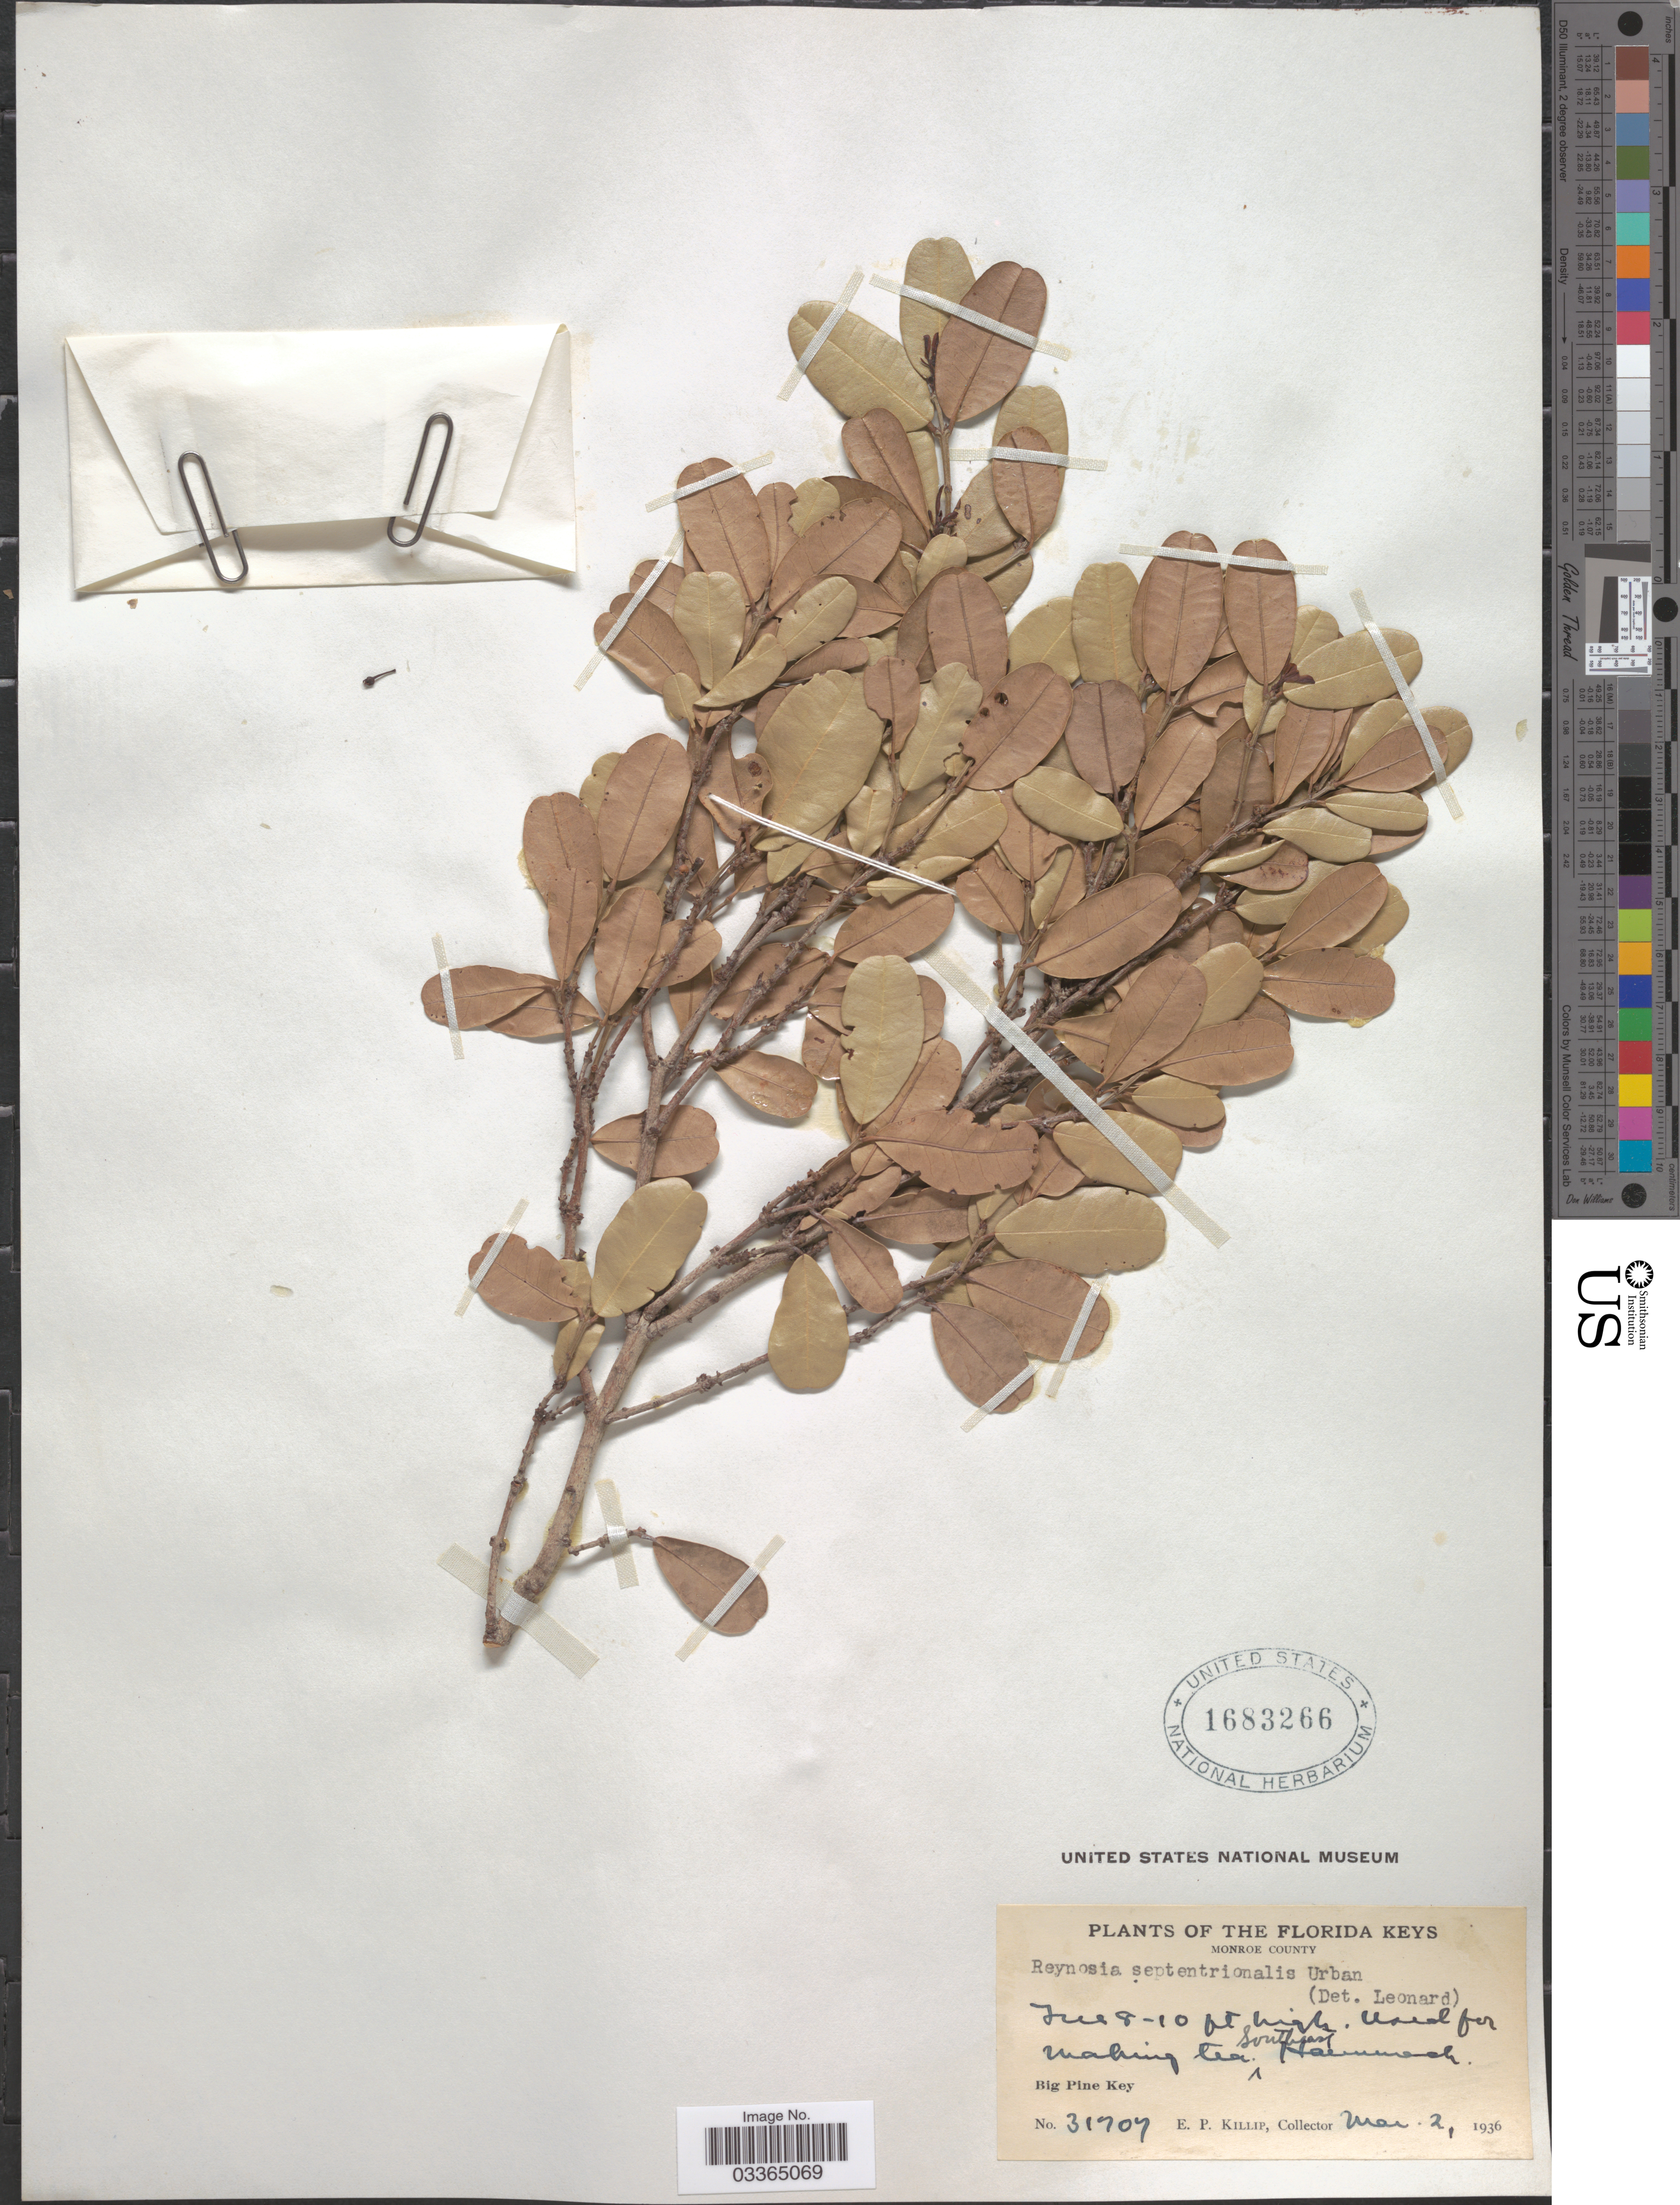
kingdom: Plantae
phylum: Tracheophyta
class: Magnoliopsida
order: Rosales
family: Rhamnaceae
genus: Reynosia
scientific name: Reynosia septentrionalis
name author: Urb.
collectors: E. P. Killip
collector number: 31707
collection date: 1936-03-02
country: United States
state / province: Florida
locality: The Florida Keys, Monroe County, Southeast Hammock, Big Pine Key.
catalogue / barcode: US 1683266